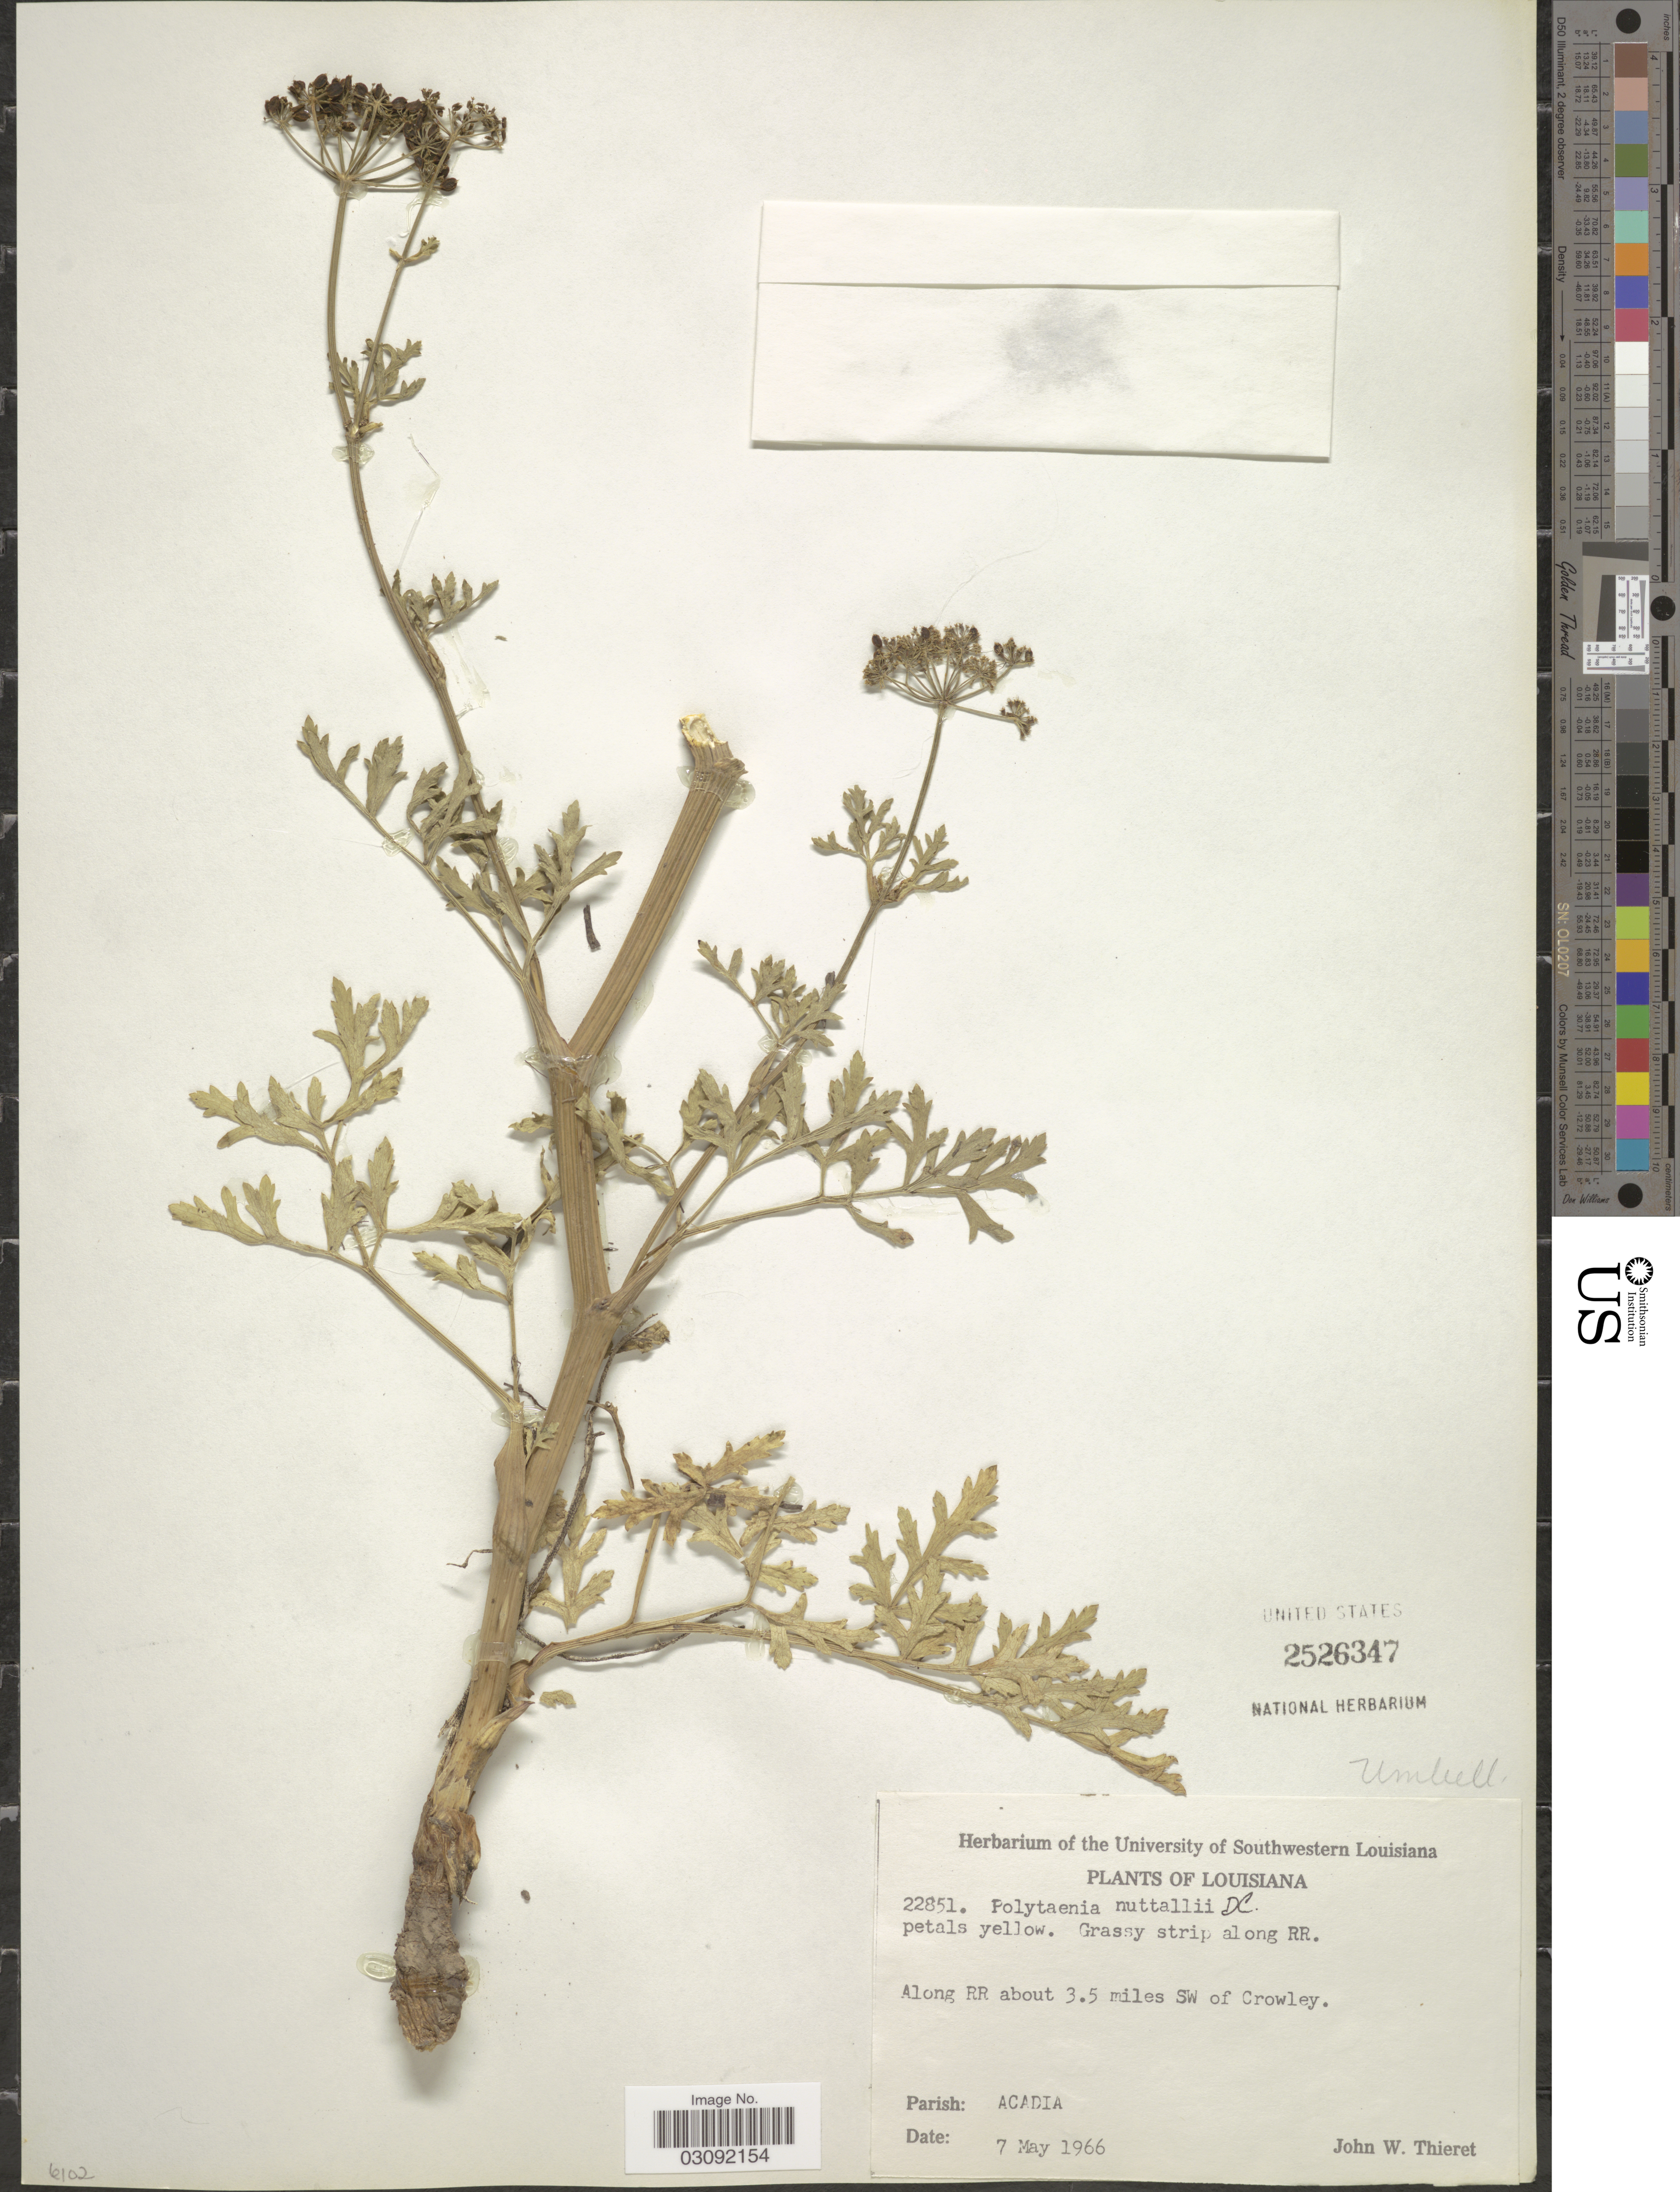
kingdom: Plantae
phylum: Tracheophyta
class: Magnoliopsida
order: Apiales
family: Apiaceae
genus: Polytaenia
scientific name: Polytaenia nuttallii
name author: DC.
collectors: J. W. Thieret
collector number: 22851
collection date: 1966-05-07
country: United States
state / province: Louisiana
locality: Along RR about 3.5 miles SW of Crowley. Parish: Acadia.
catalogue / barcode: US 2526347